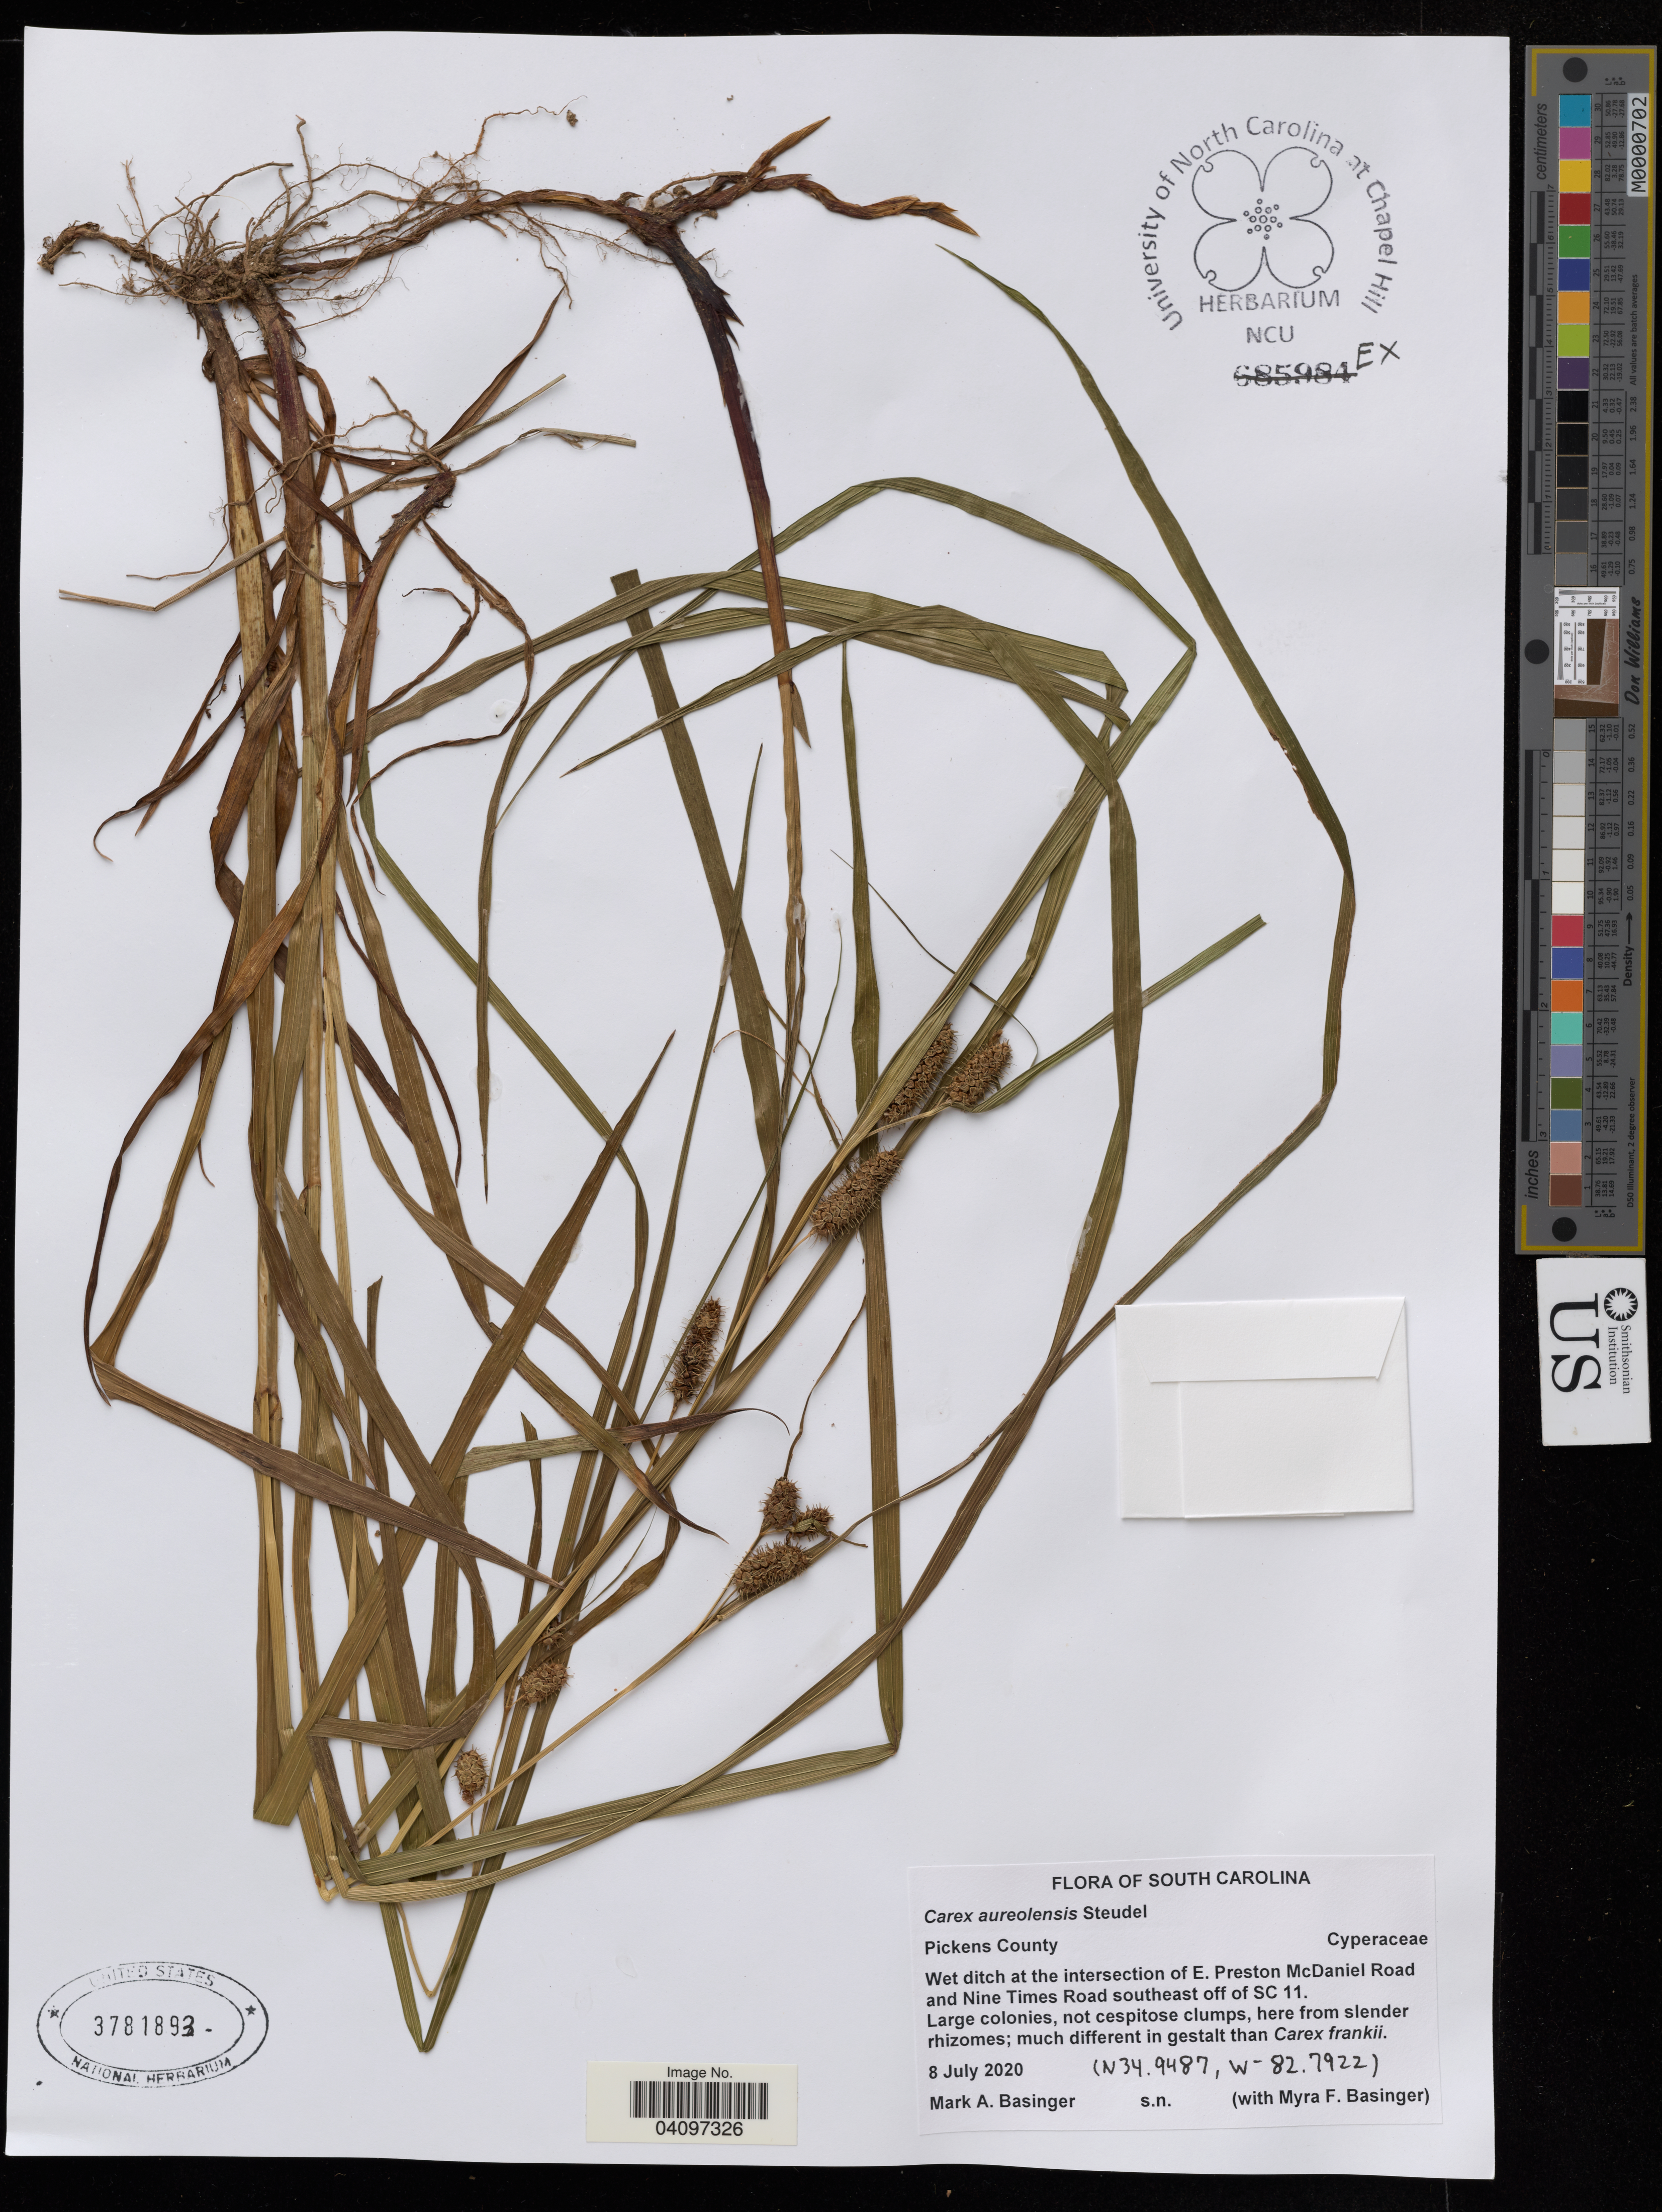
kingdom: Plantae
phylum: Tracheophyta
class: Liliopsida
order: Poales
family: Cyperaceae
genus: Carex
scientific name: Carex aureolensis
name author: Steud.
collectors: M. Basinger & M. Basinger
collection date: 2020-07-08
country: United States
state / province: South Carolina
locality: Pickens County, Wet ditch at the intersection of E. Preston McDaniel Road and Nine Times Road southeast off of SC 11.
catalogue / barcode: US 3781893